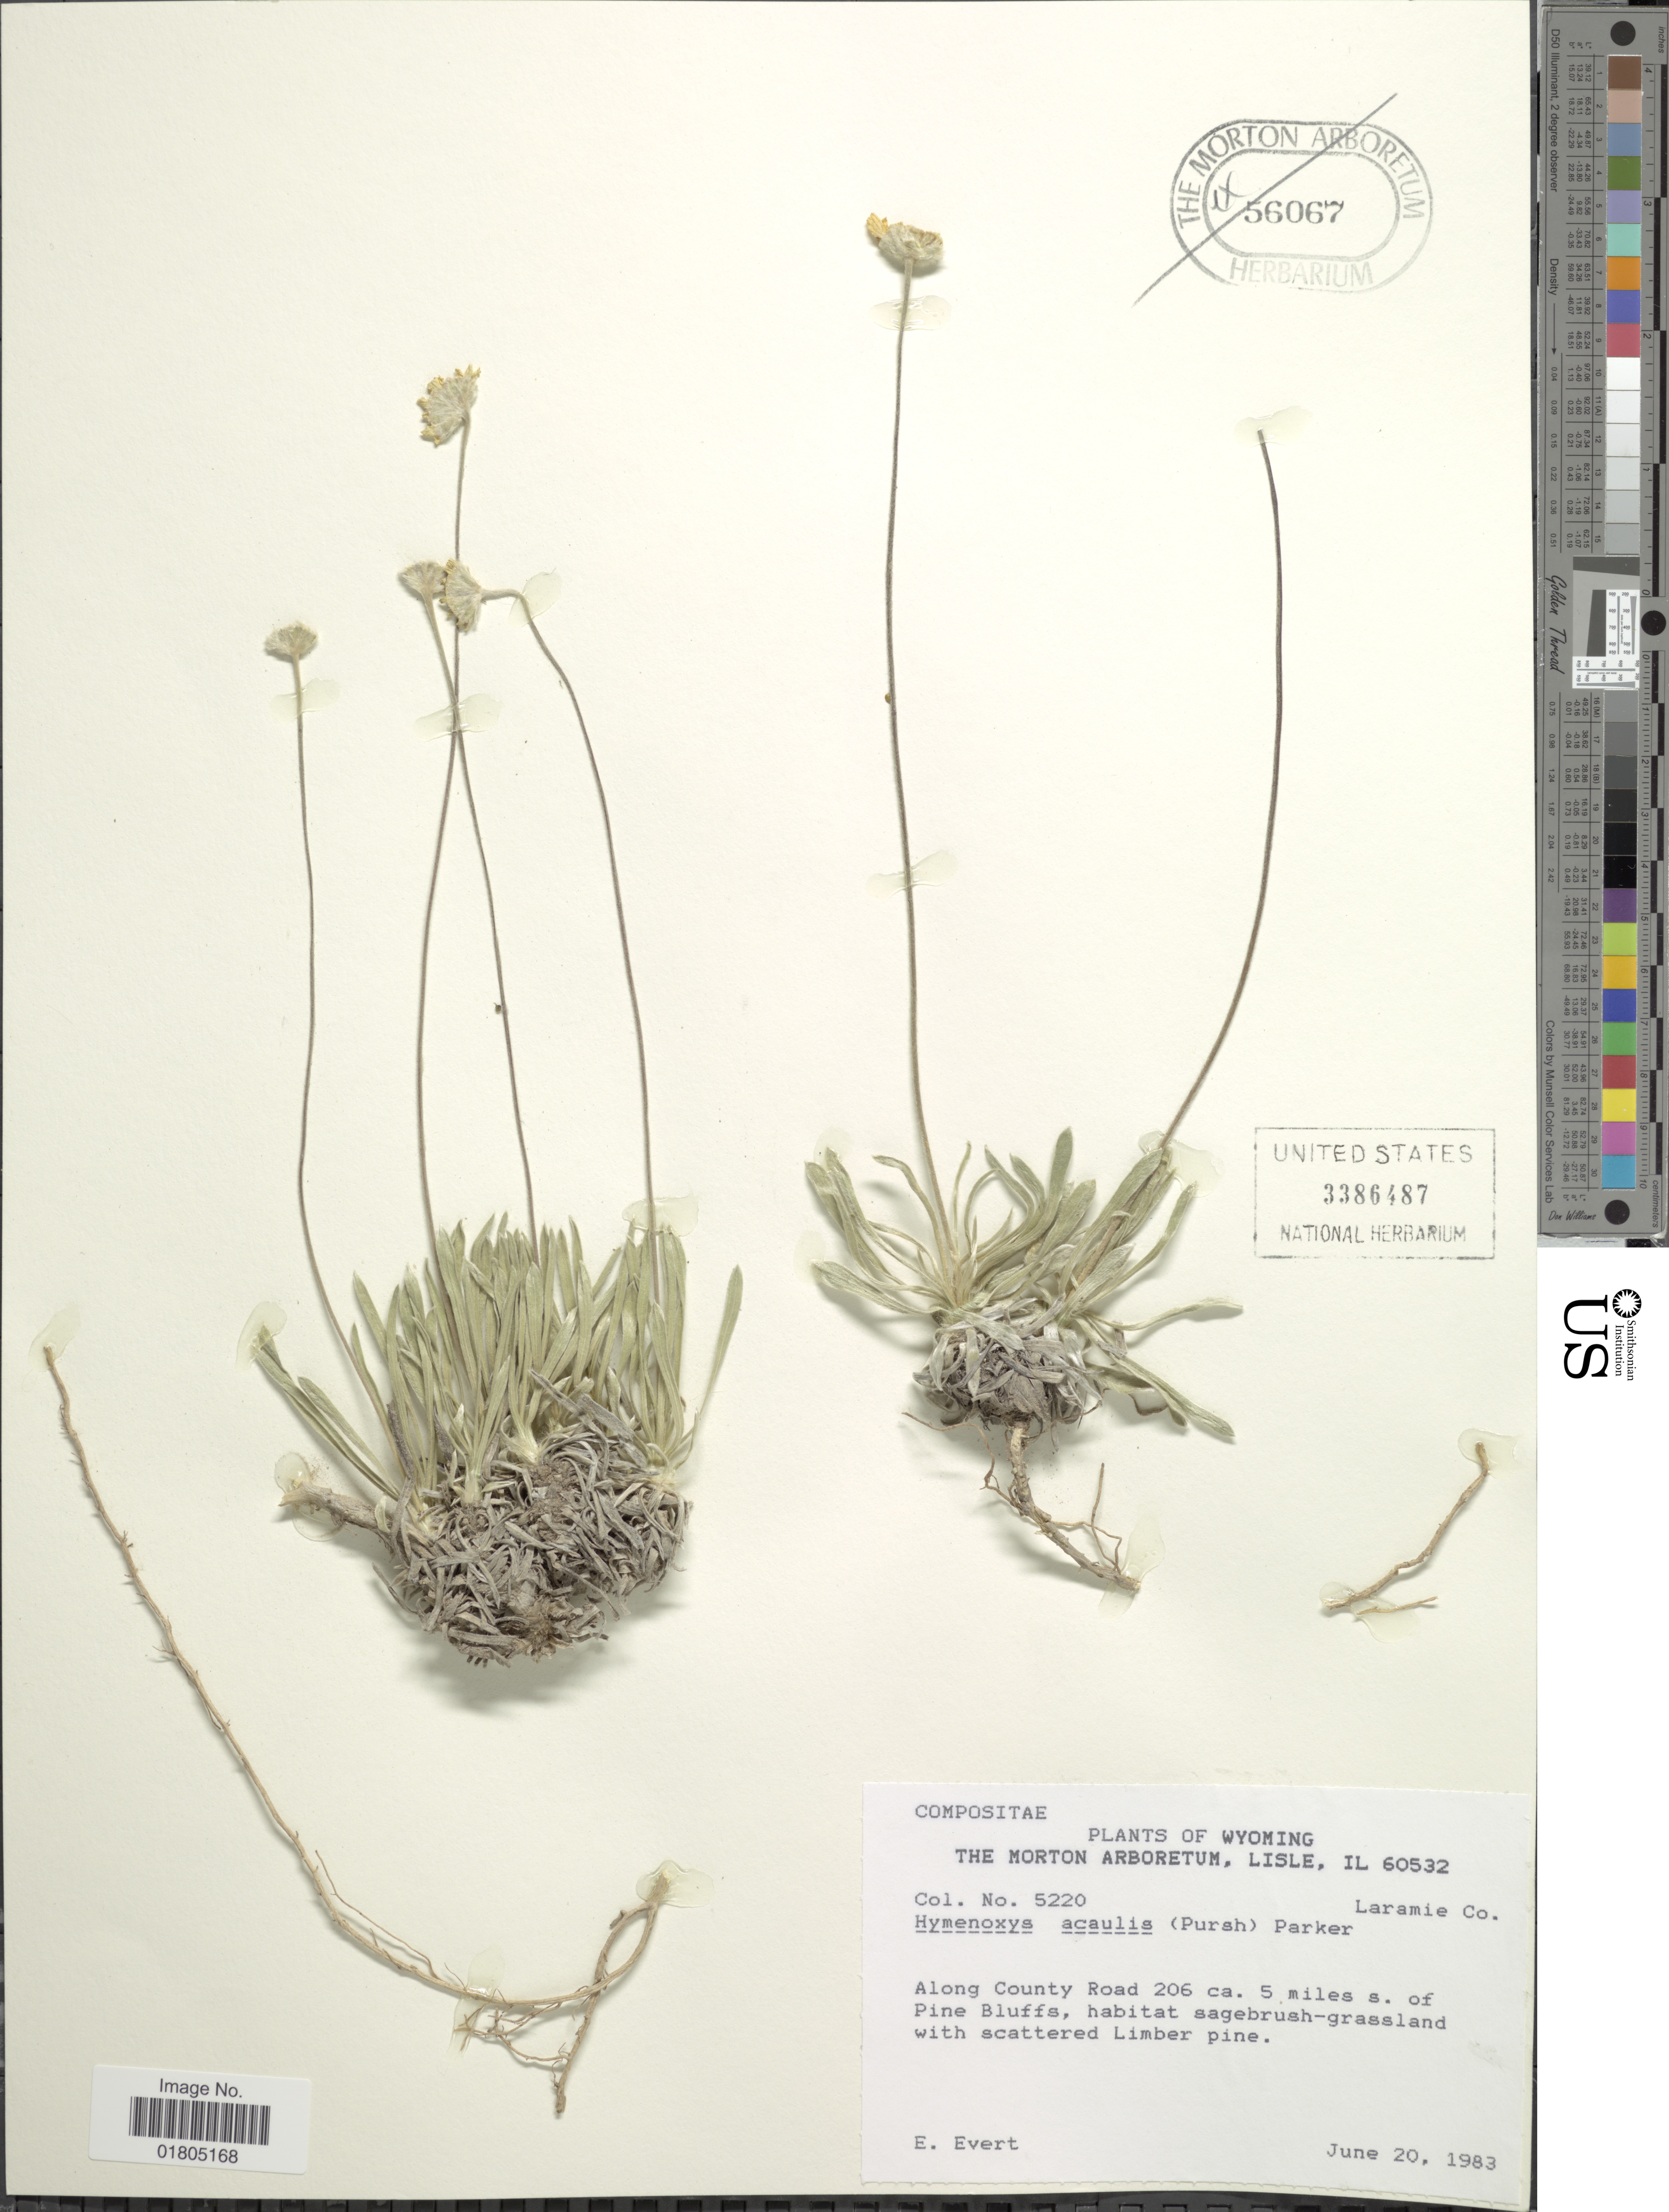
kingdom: Plantae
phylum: Tracheophyta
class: Magnoliopsida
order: Asterales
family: Asteraceae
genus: Actinea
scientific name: Actinea acaulis var. caespitosa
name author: (A. Nelson) K.F. Parker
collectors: E. Evert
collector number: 5220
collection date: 1983-06-22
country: United States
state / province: Wyoming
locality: Along County Road 206, 5 miles s. of Pine Bluffs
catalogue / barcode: US 3386487